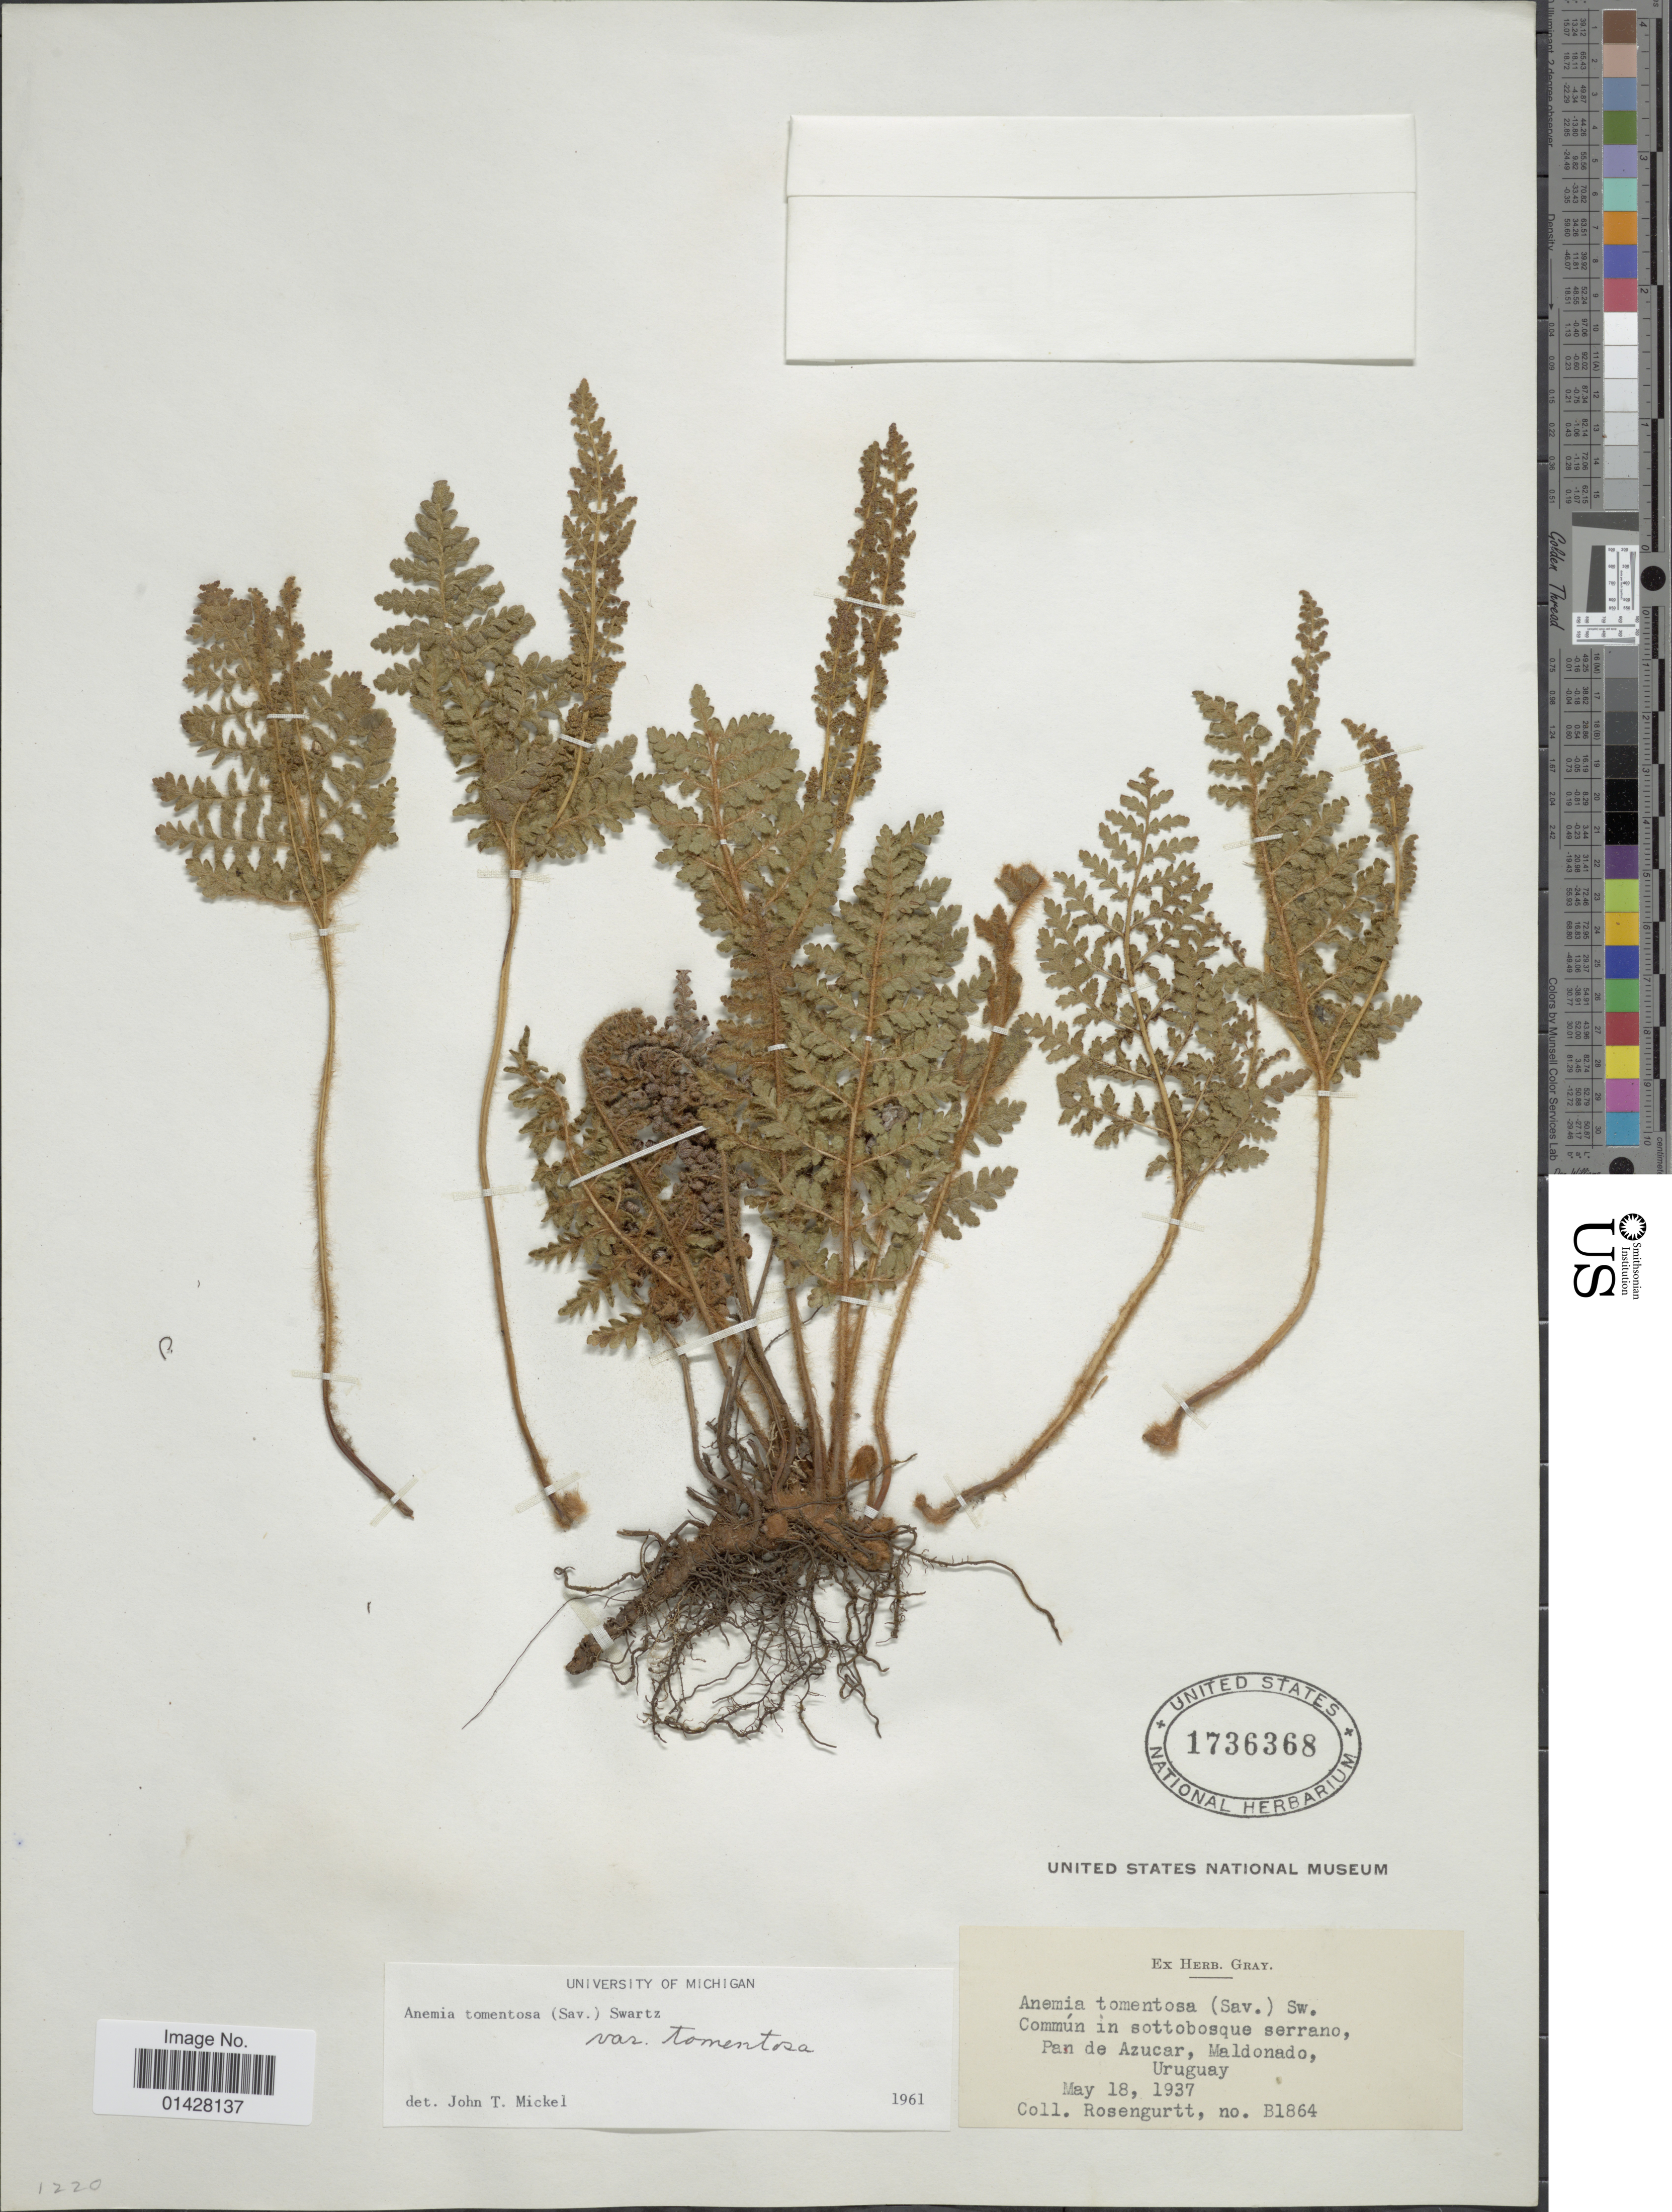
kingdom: Plantae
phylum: Tracheophyta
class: Polypodiopsida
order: Schizaeales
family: Anemiaceae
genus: Anemia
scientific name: Anemia tomentosa var. tomentosa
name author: (Sav.) Sw.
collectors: Rosengurtt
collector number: B1864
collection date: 1937-05-18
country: Uruguay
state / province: Maldonado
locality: Commún in sottobosque serrano, Pan de Azucar, Maldonado, Uruguay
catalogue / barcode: US 1736368